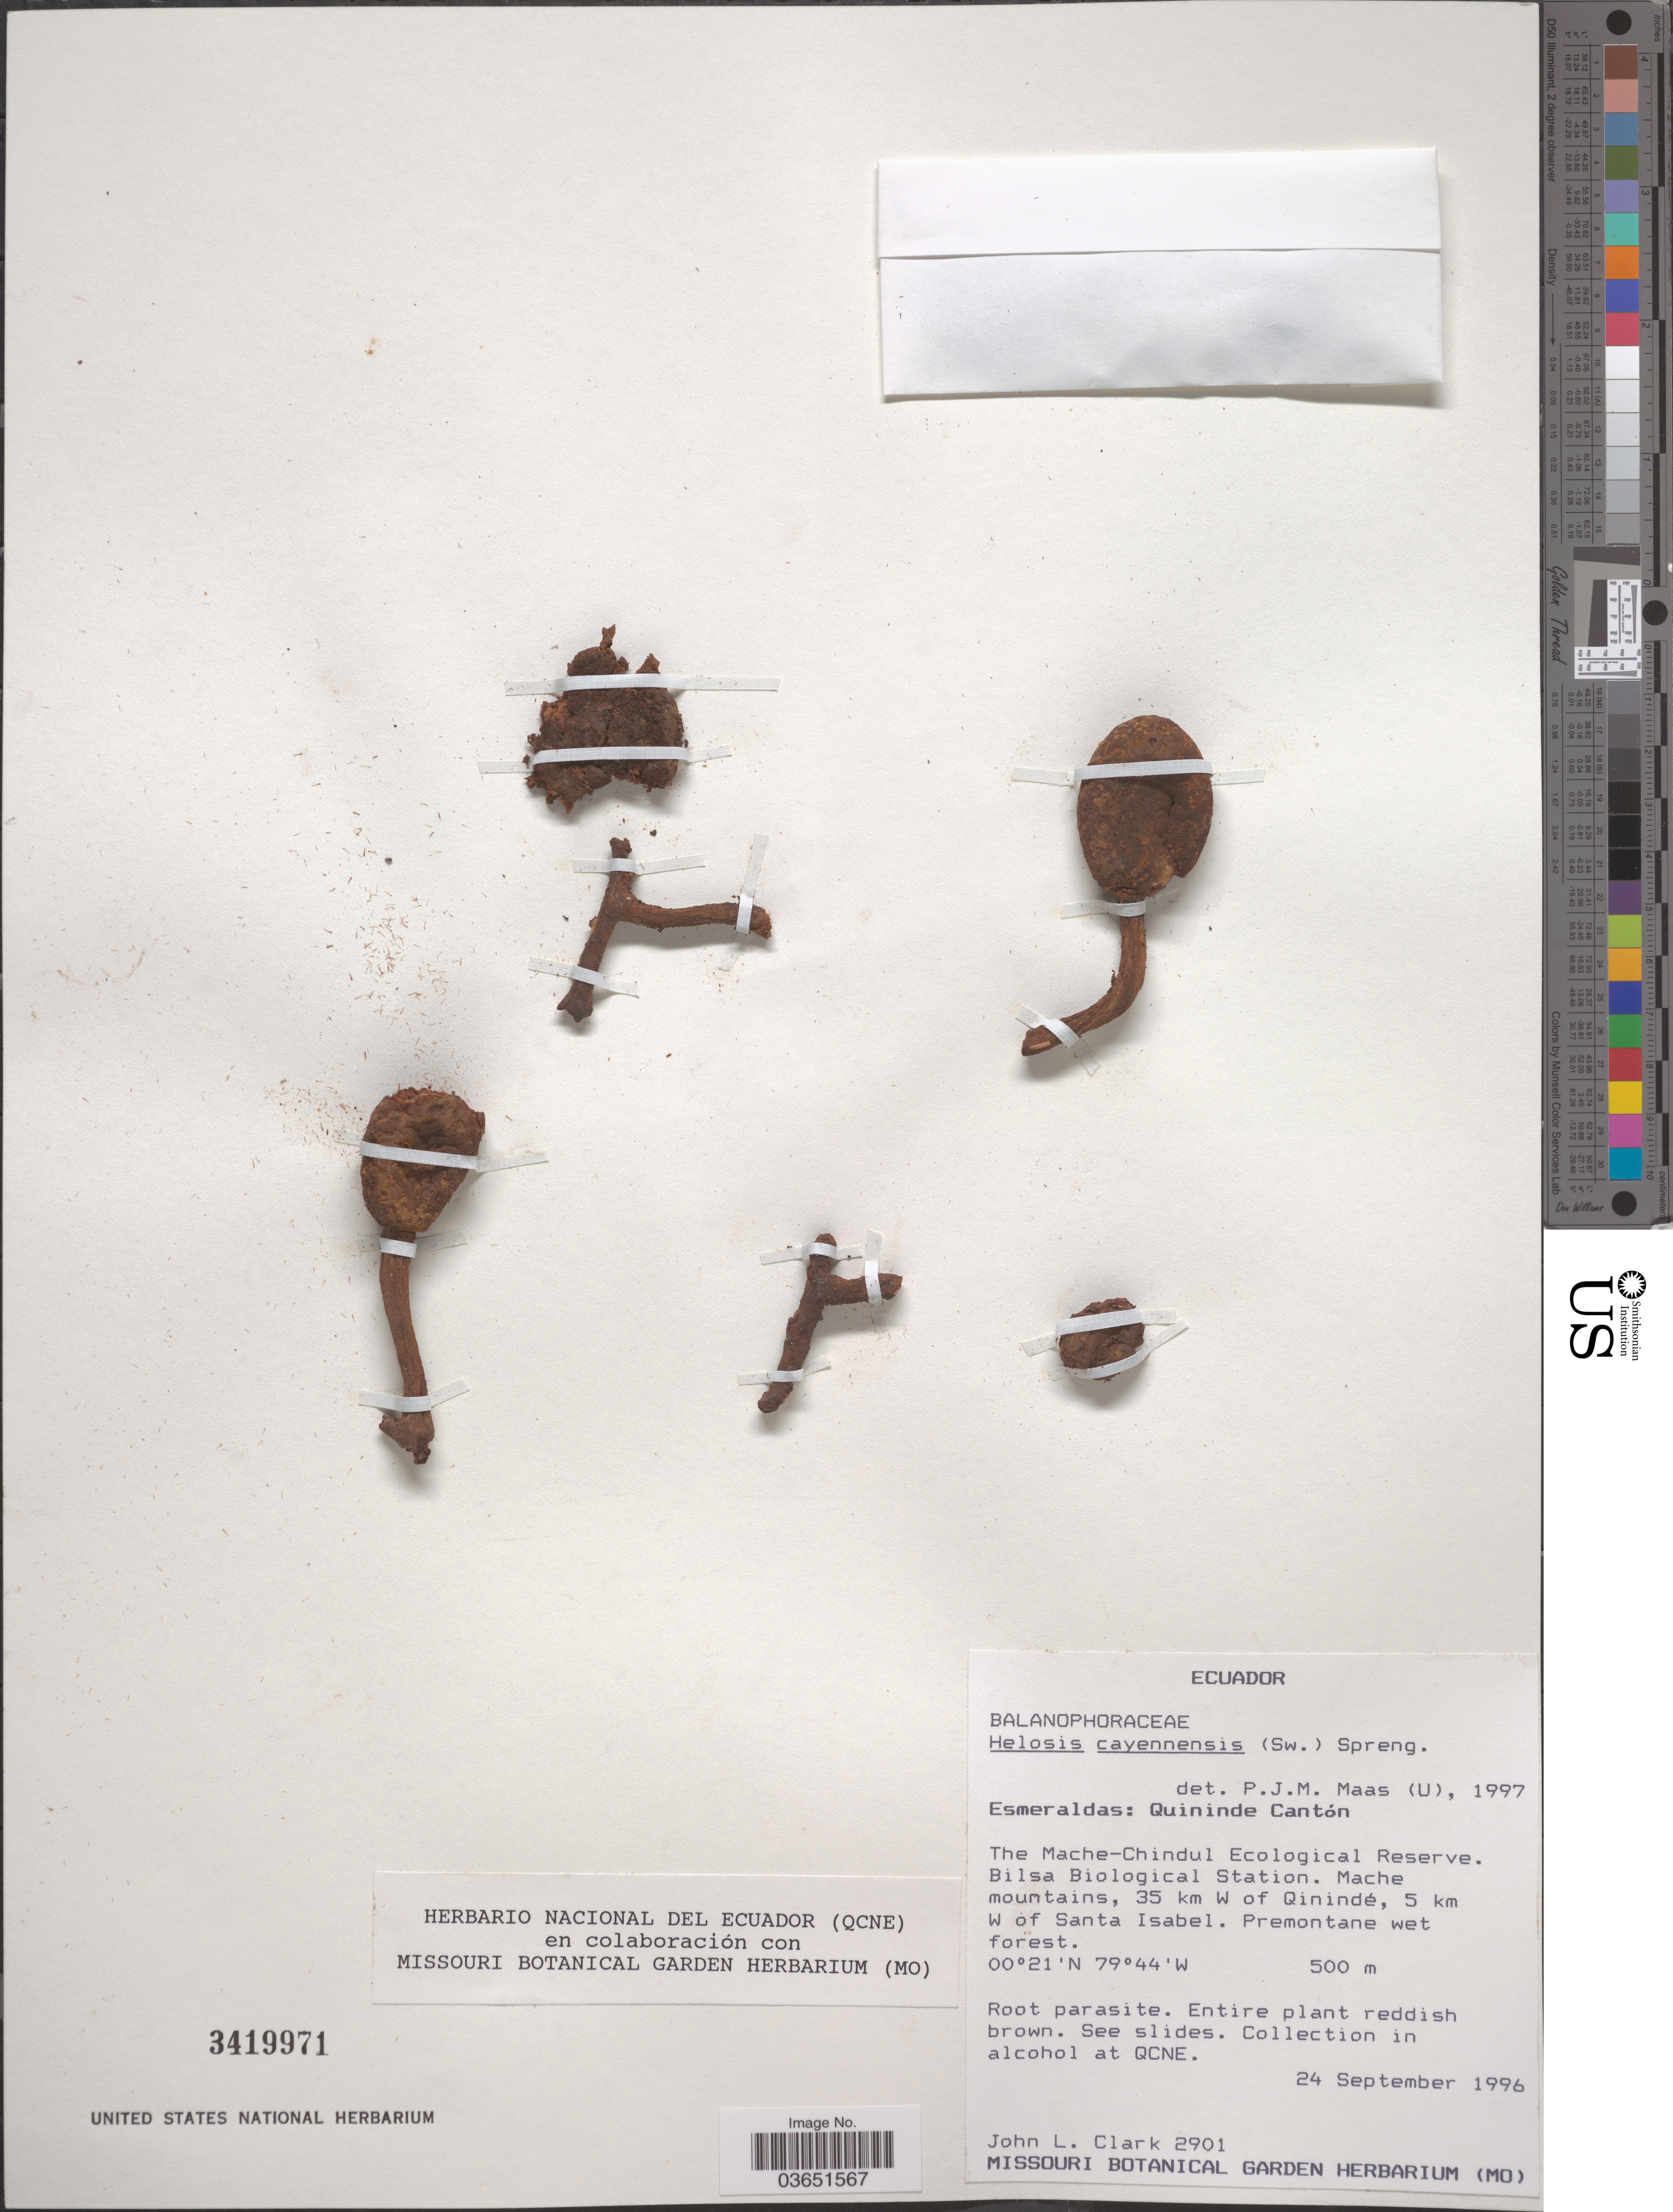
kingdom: Plantae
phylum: Tracheophyta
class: Magnoliopsida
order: Santalales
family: Balanophoraceae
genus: Helosis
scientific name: Helosis cayennensis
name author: (Sw.) Spreng.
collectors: J. L. Clark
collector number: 2901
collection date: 1996-09-24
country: Ecuador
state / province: Esmeraldas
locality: Quininde Cantón. The Mache-Chindul Ecological Reserve. Bilsa Biological Station. Mache mountains, 35 km W of Quinindé, 5 km W of Santa Isabel.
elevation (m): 500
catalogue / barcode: US 3419971